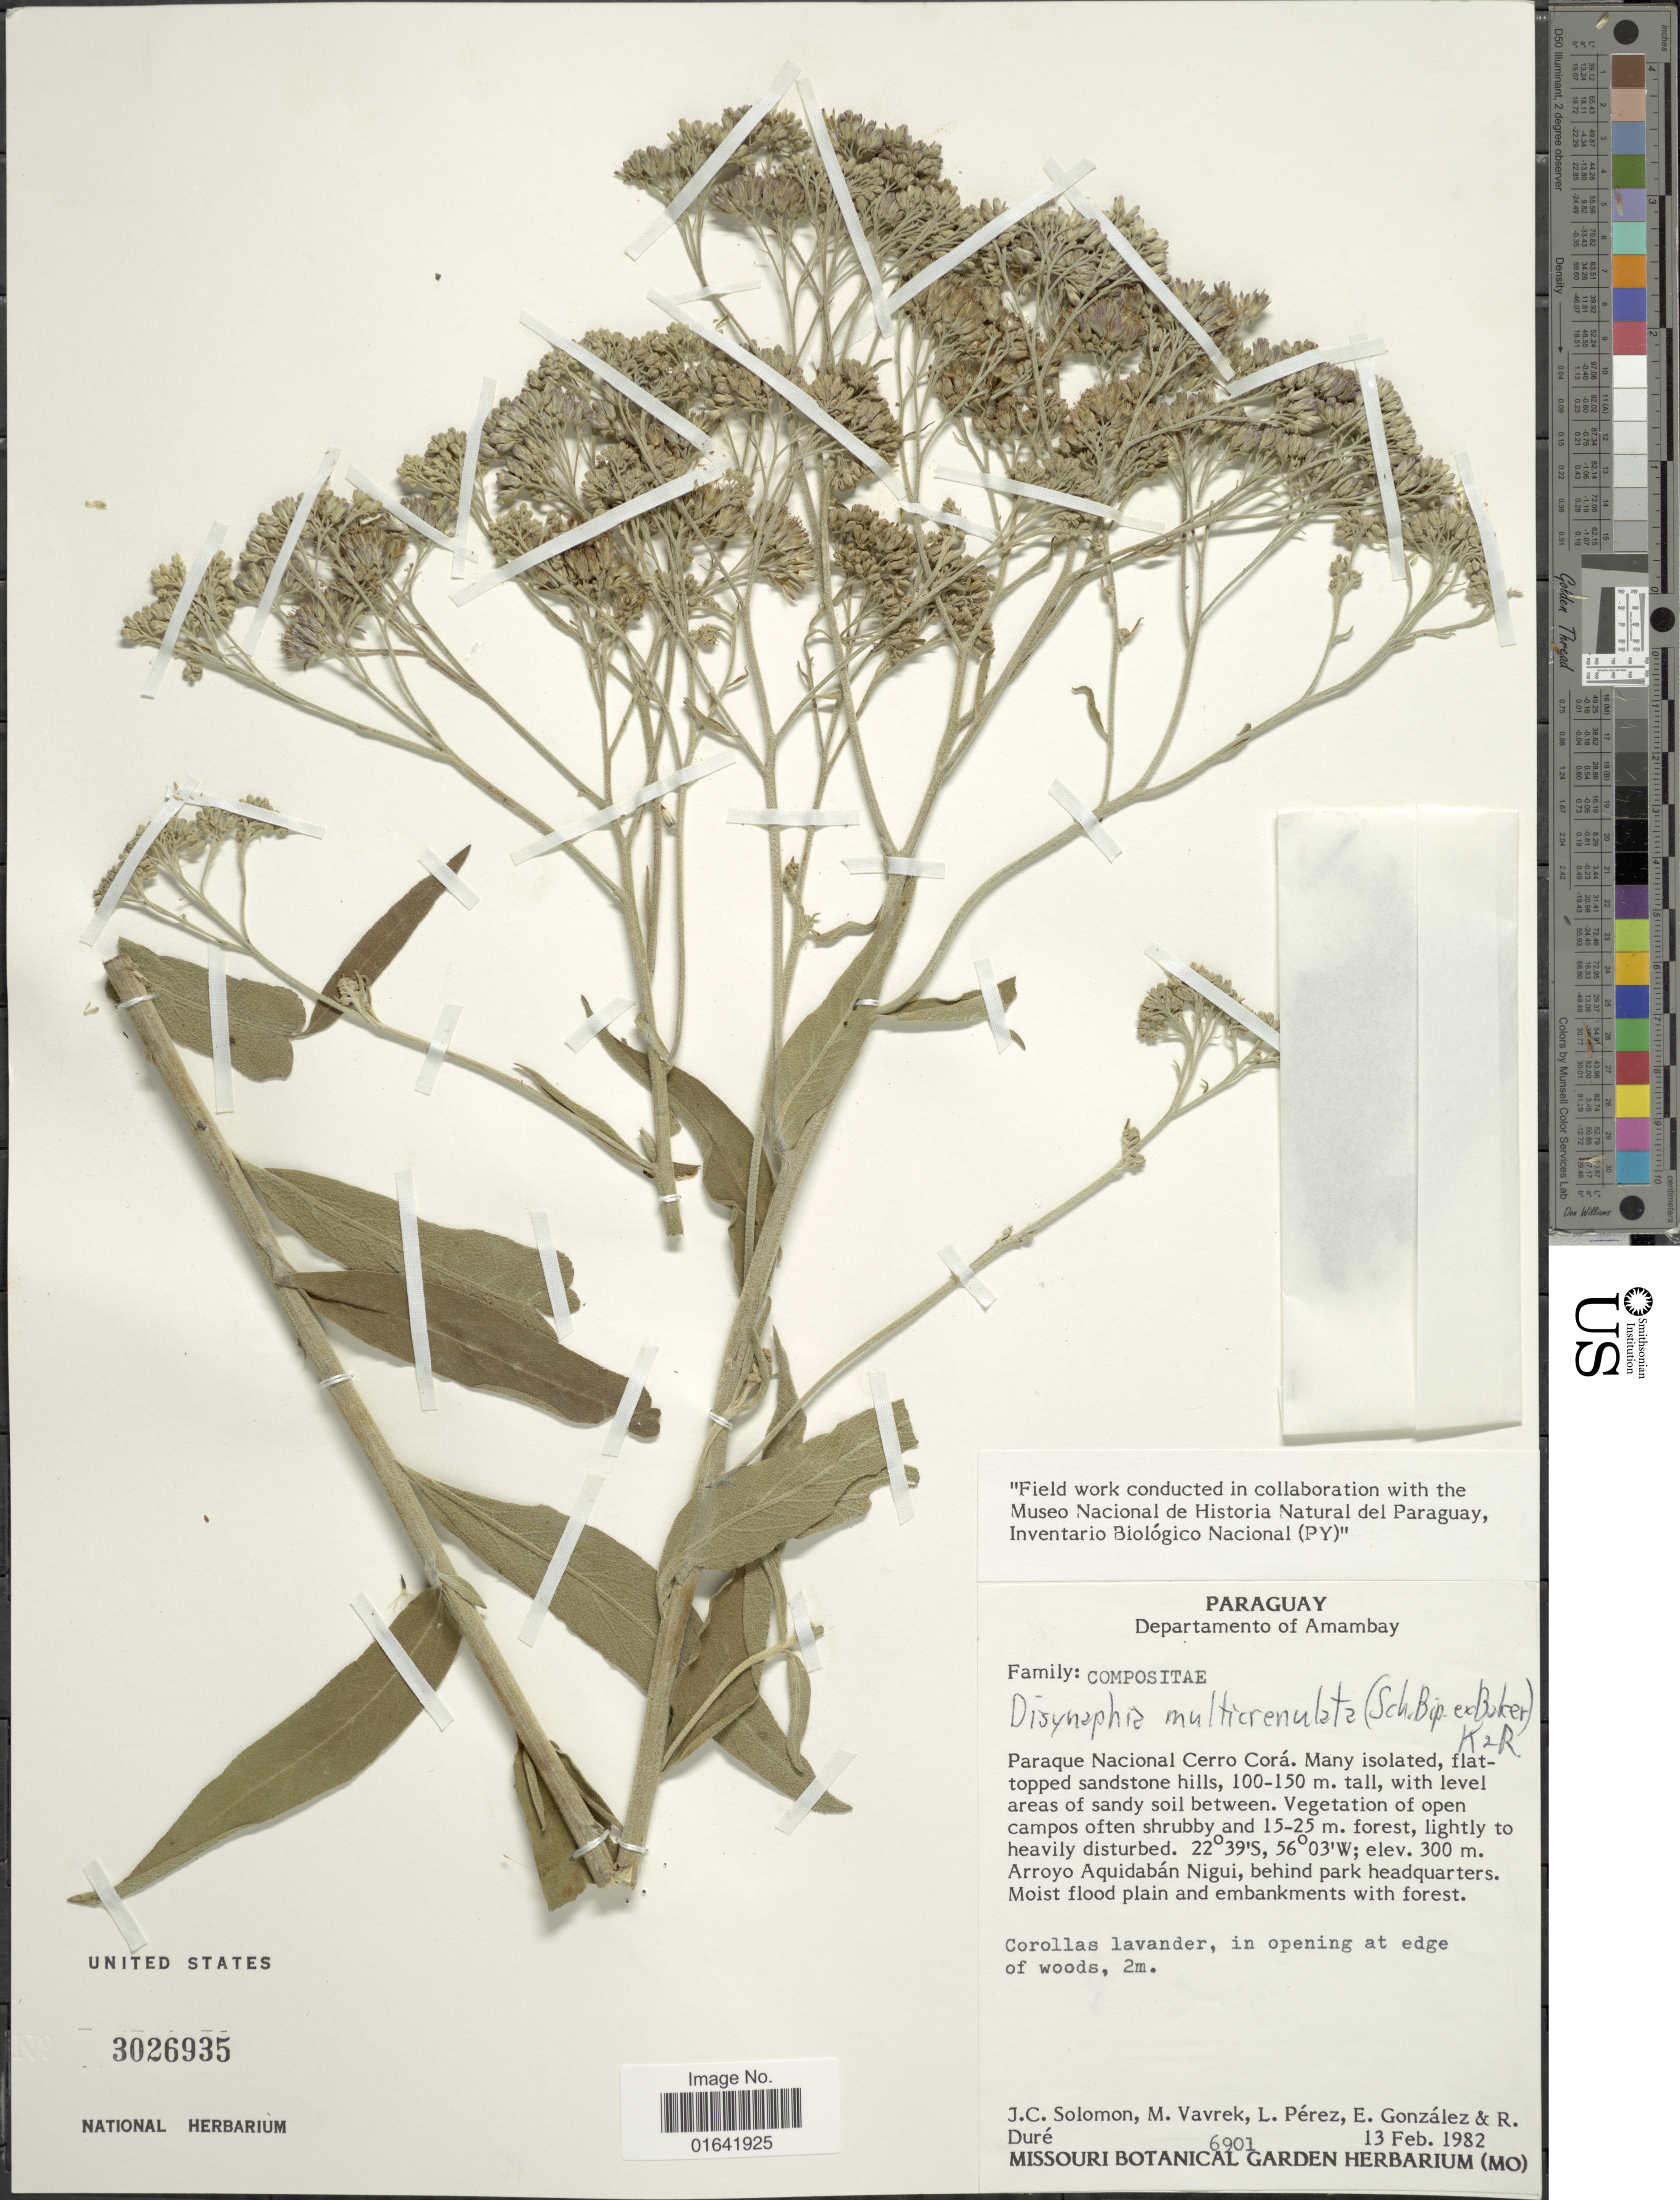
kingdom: Plantae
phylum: Tracheophyta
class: Magnoliopsida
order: Asterales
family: Asteraceae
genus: Disynaphia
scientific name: Disynaphia multicrenulata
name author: (Sch. Bip. ex Baker) R.M. King & H. Rob.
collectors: J. C. Solomon, M. Vavrek, L. Pérez, E. Gonzales & R. Duré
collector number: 6901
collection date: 1982-02-13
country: Paraguay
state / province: Amambay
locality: Parque Nacional Cerro Corá, many isolated, flattopped sandstone hills, Arroyo Aquidabán Nigui, behind park headquarters.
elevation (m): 300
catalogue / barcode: US 3026935